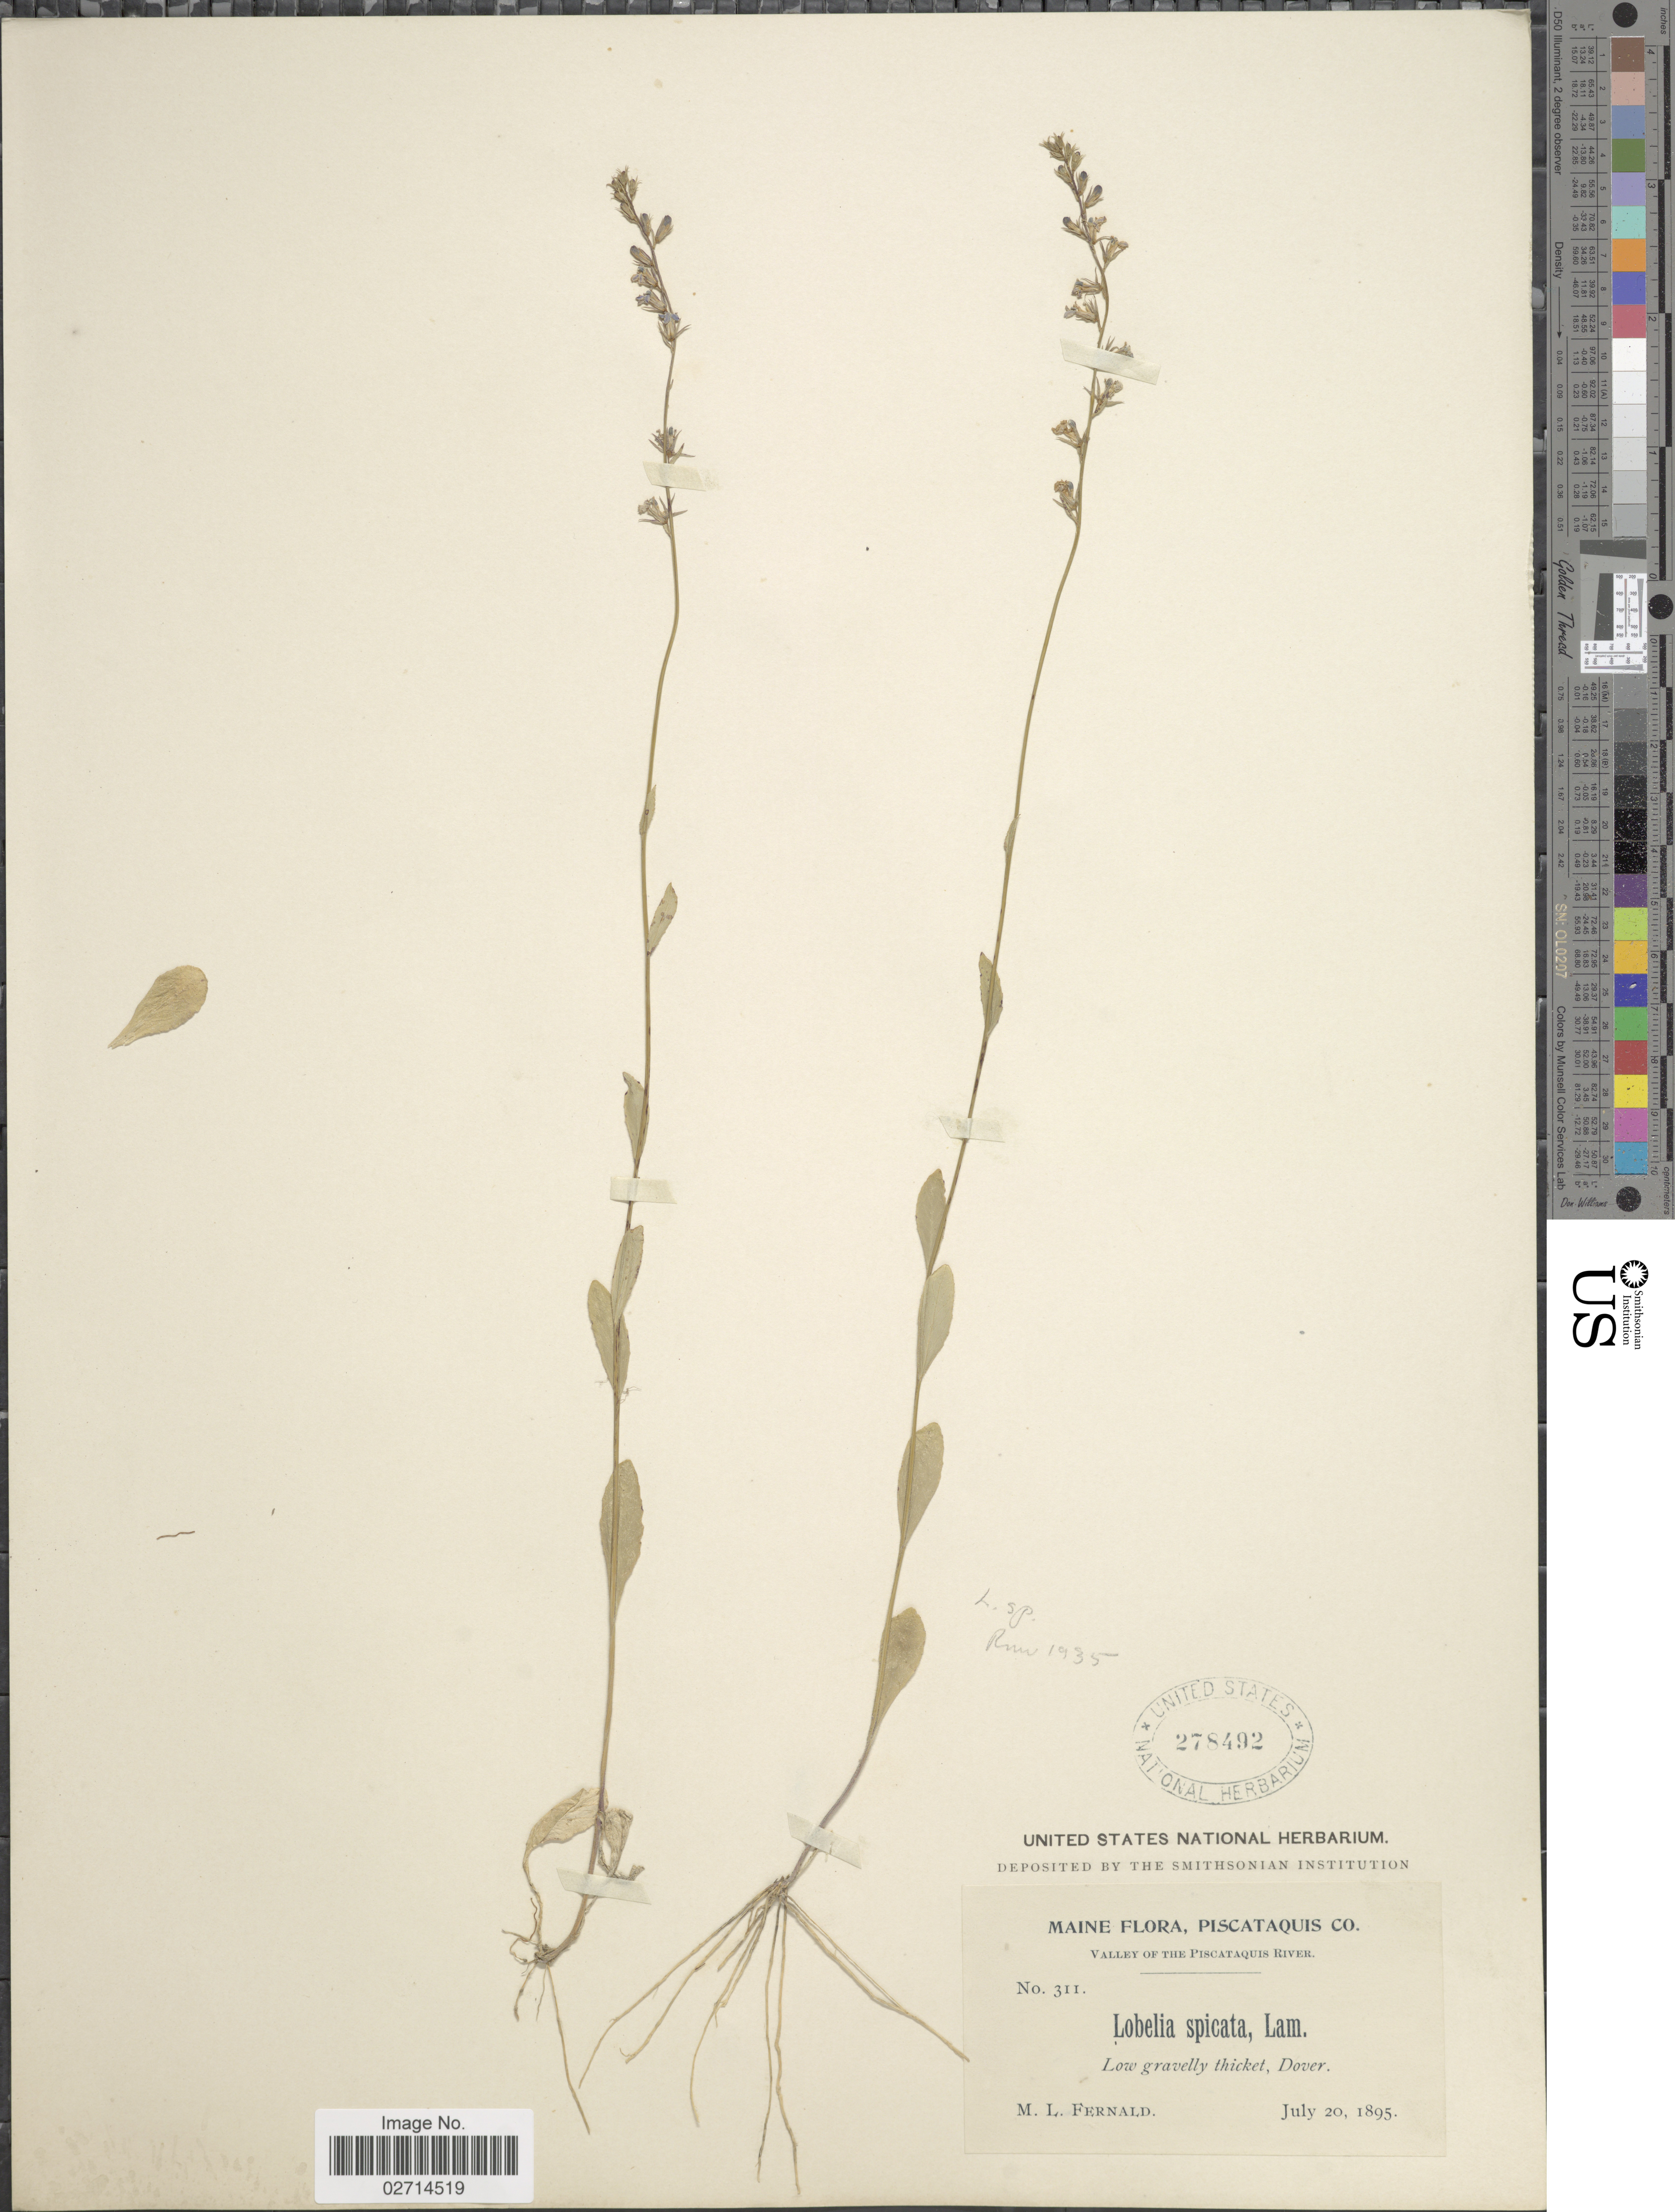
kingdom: Plantae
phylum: Tracheophyta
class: Magnoliopsida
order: Asterales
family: Campanulaceae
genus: Lobelia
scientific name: Lobelia spicata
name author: Lam.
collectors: M. L. Fernald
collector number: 311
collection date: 1895-07-20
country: United States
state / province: Maine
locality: Piscataquis Co. Low gravelly thicket, Dover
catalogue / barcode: US 278492